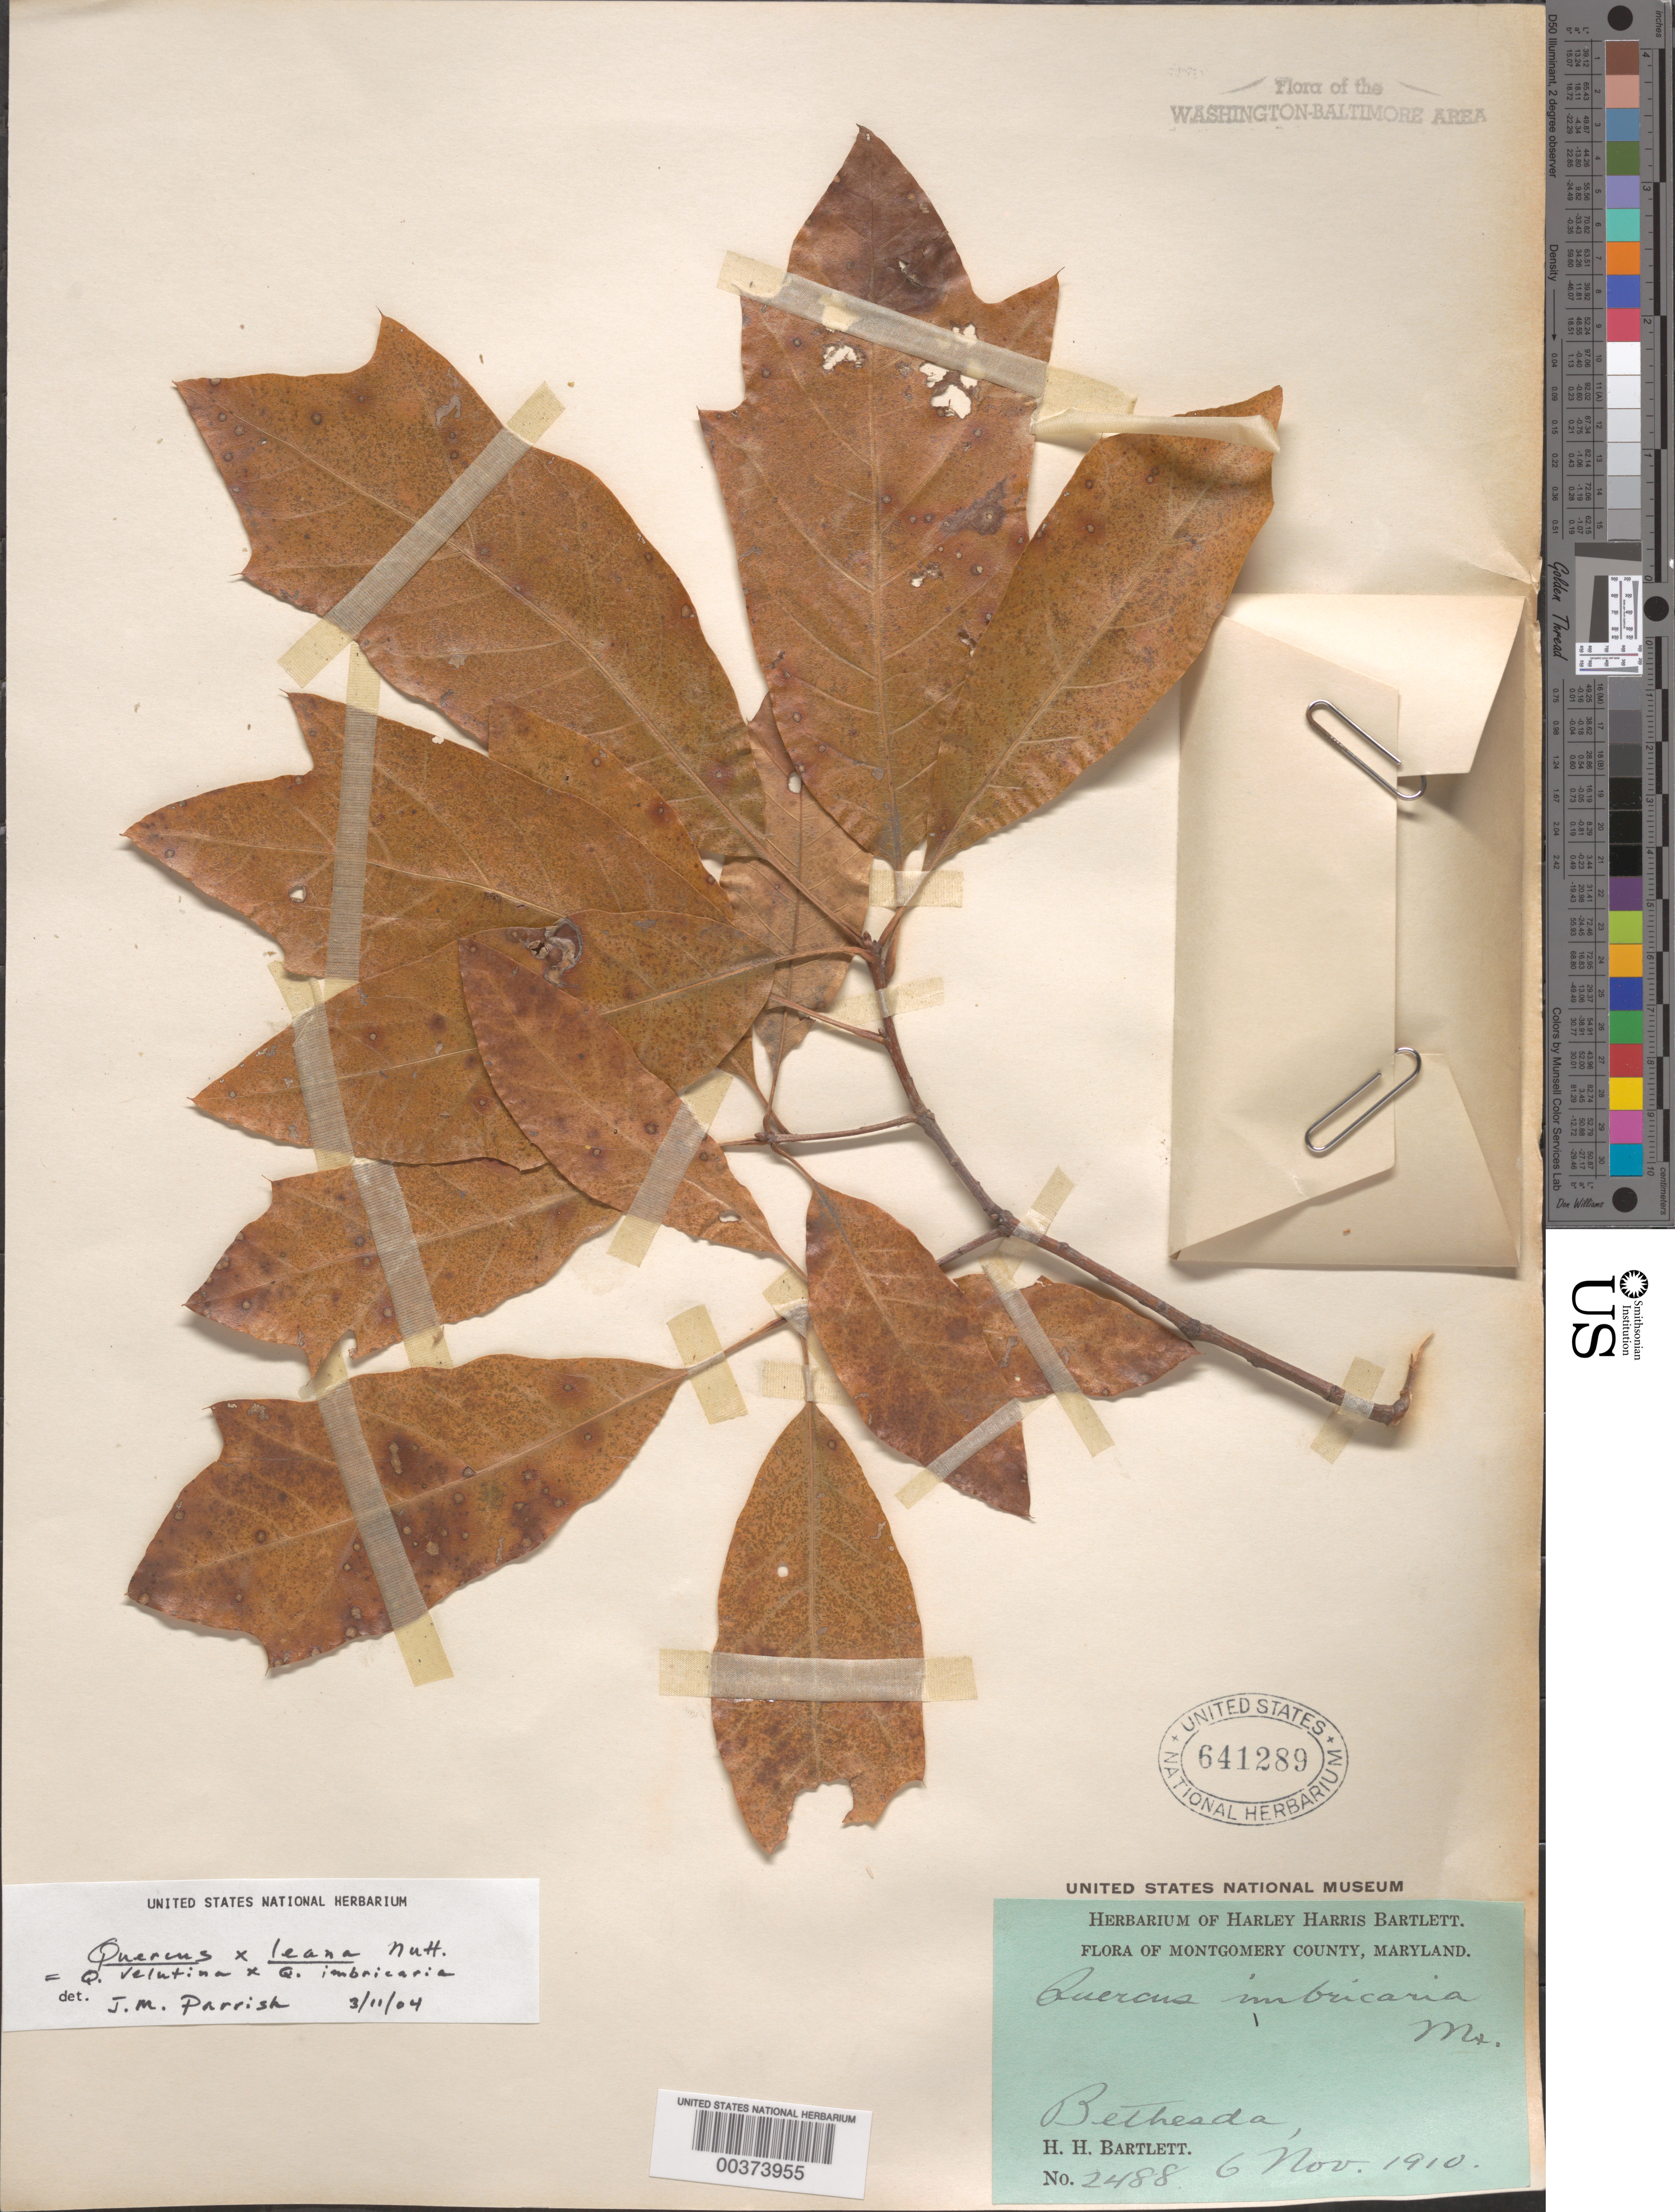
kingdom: Plantae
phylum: Tracheophyta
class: Magnoliopsida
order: Fagales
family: Fagaceae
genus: Quercus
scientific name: Quercus x leana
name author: Nutt.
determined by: Parrish, J. M.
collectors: H. H. Bartlett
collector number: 2488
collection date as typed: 06 Nov 1910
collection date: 1910-11-06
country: United States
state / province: Maryland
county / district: Montgomery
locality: Bethesda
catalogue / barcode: US 641289